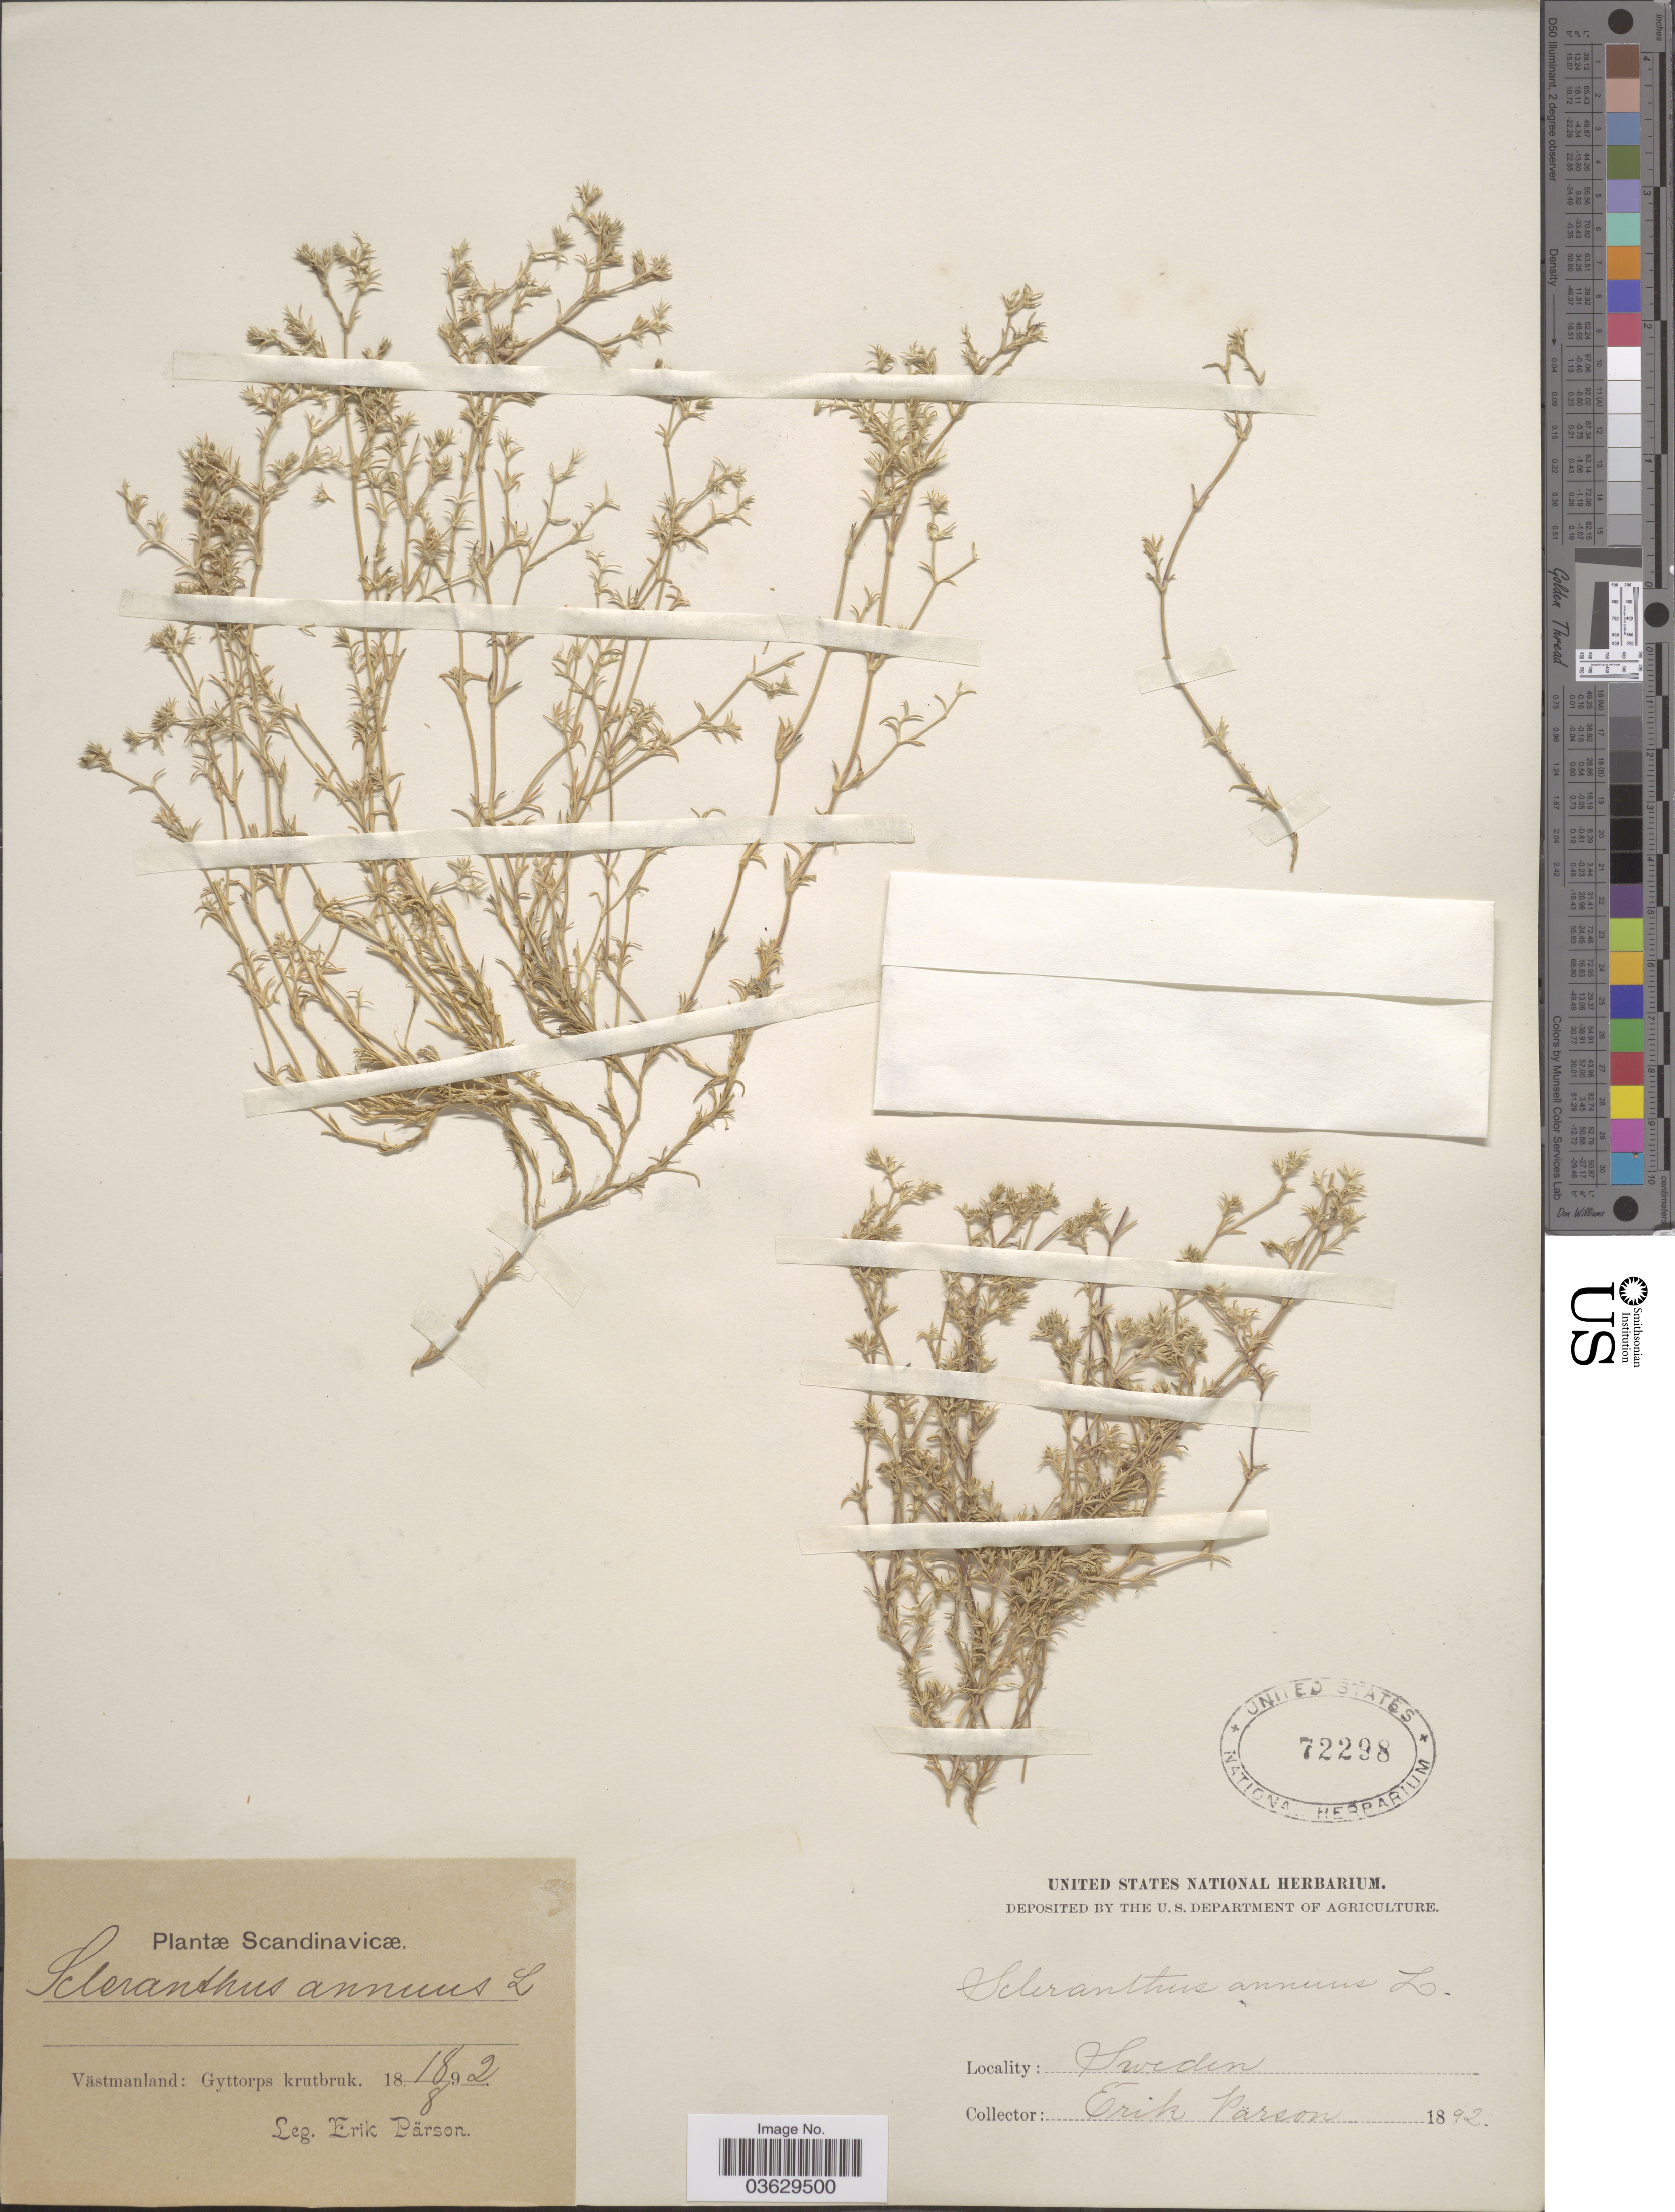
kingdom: Plantae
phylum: Tracheophyta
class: Magnoliopsida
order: Caryophyllales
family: Caryophyllaceae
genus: Scleranthus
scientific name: Scleranthus annuus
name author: L.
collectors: E. Parson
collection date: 1892-08-18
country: Sweden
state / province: Vastmanland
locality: Scandinavicæ. Västmanland: Gyttorps krutbruk.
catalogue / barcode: US 72298